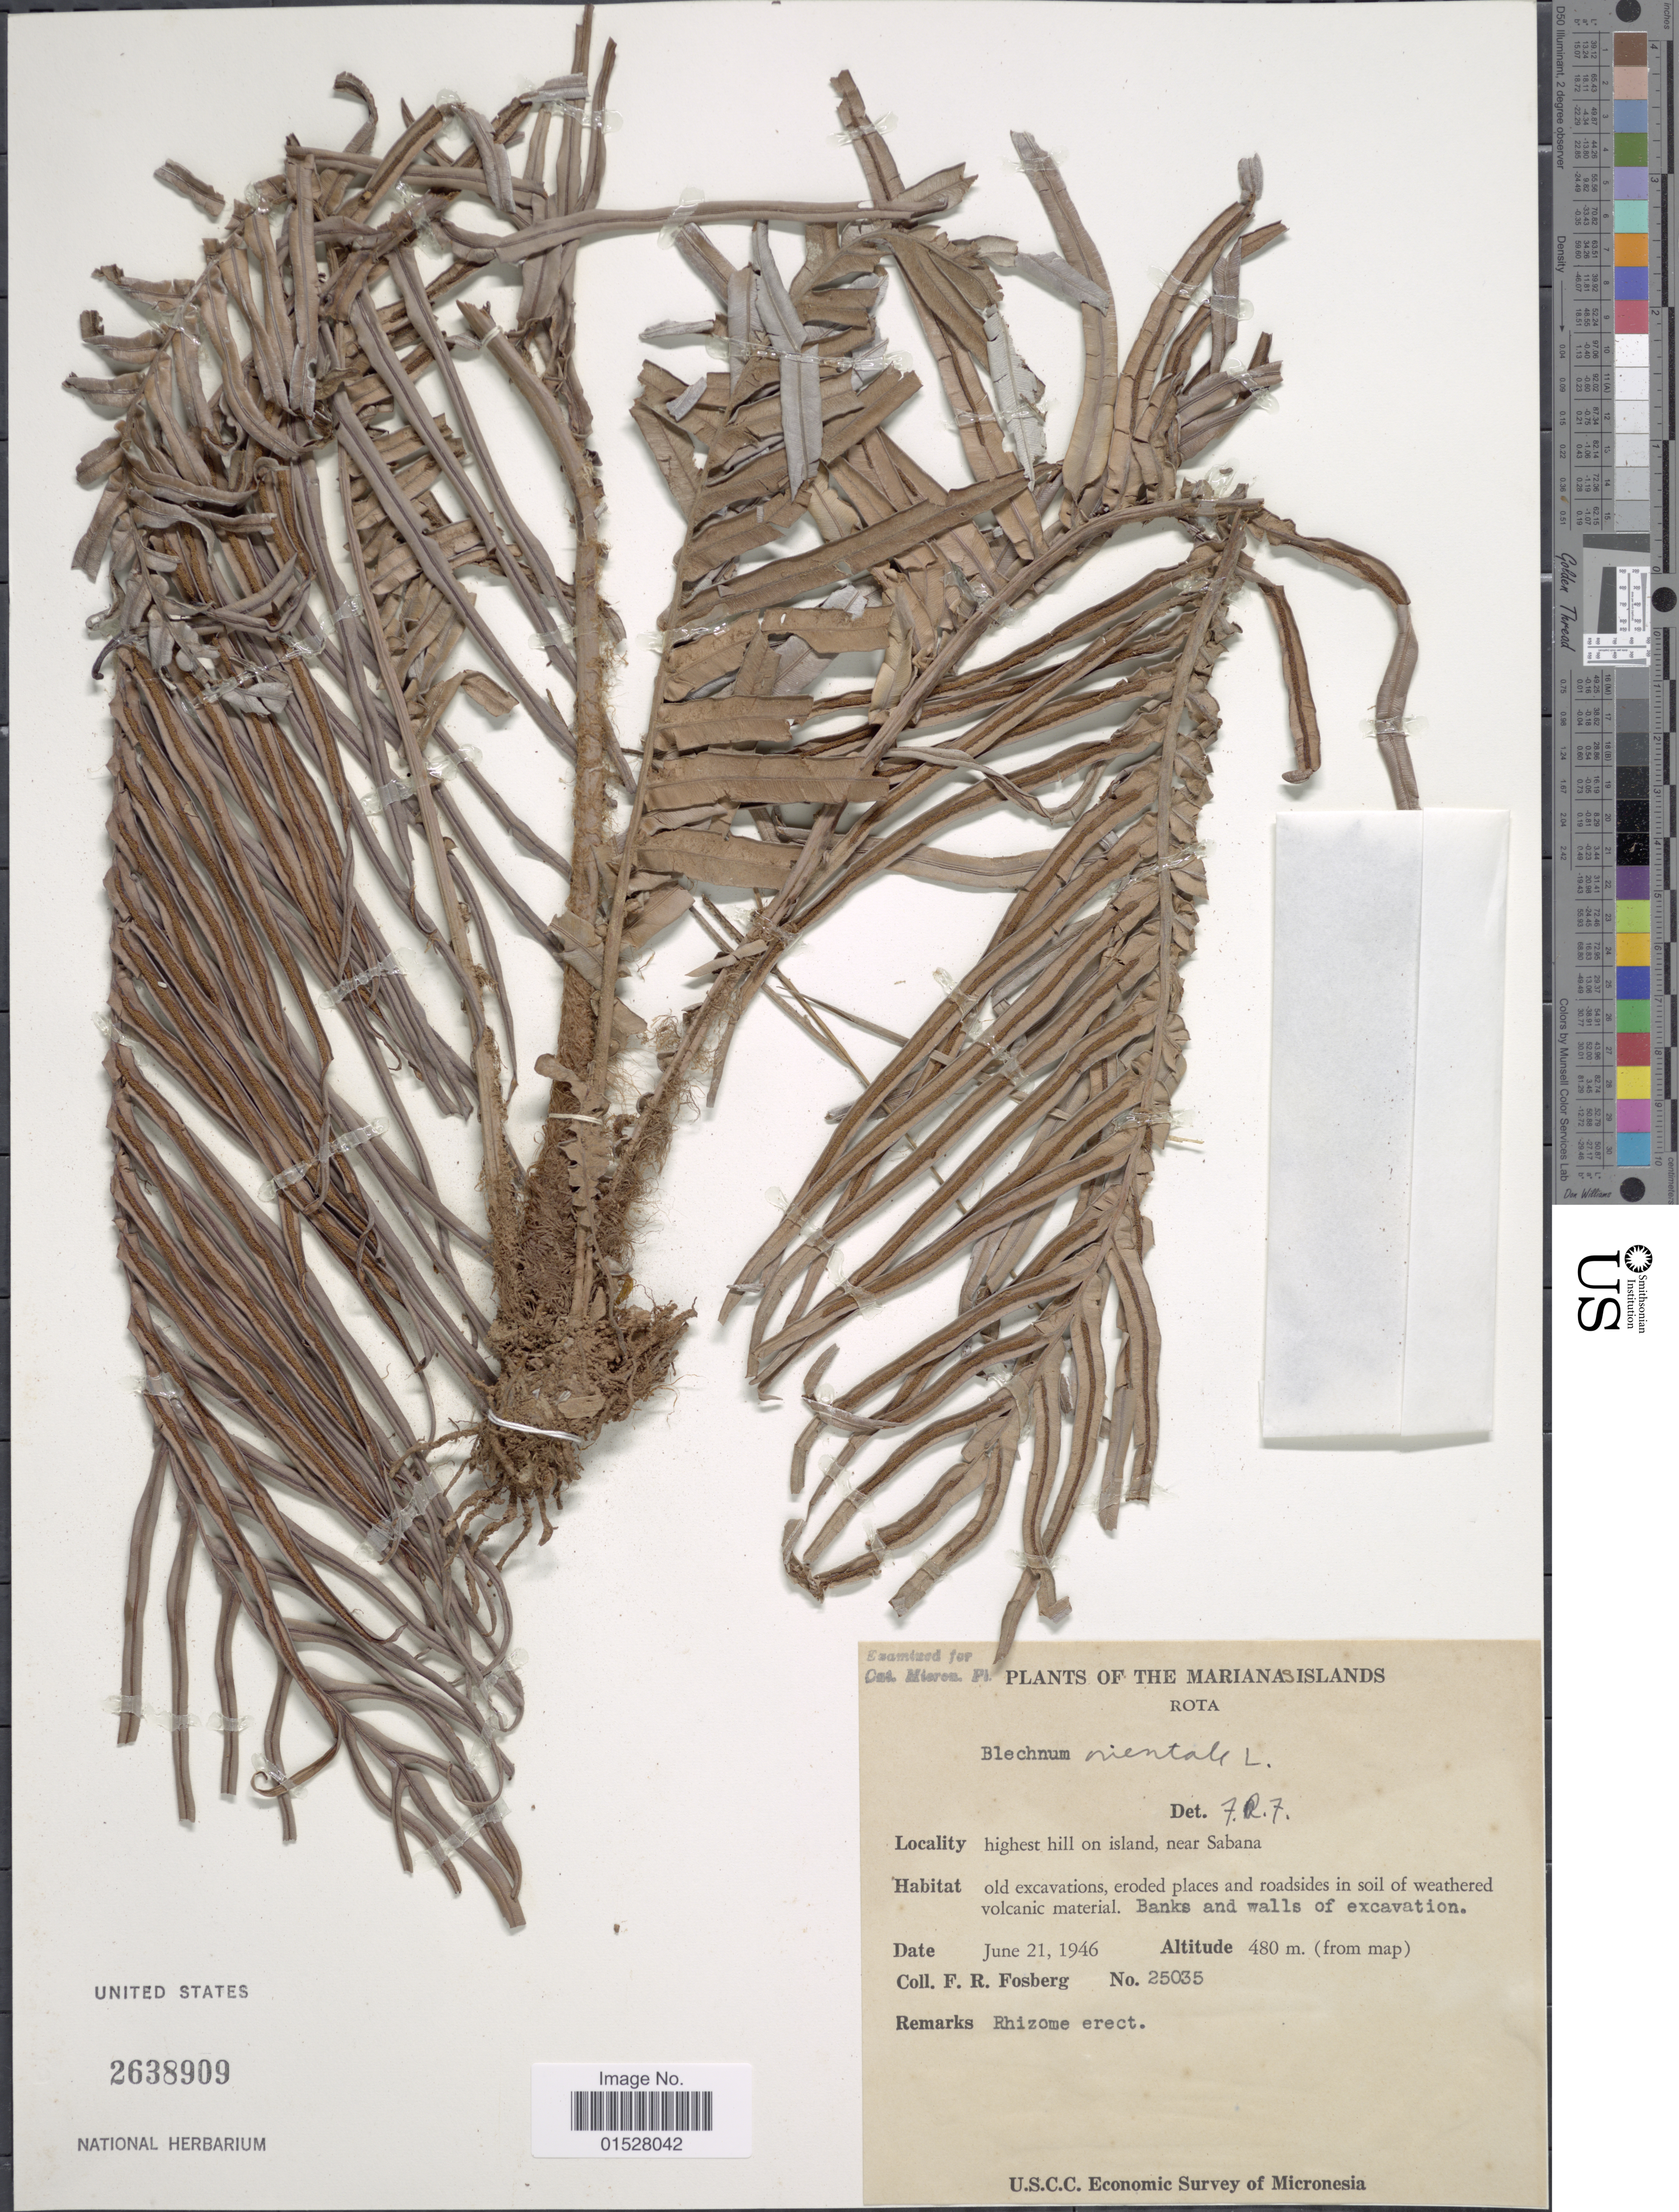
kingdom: Plantae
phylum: Tracheophyta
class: Polypodiopsida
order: Polypodiales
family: Blechnaceae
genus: Blechnum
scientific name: Blechnum orientale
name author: L.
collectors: F. R. Fosberg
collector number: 25035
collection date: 1946-06-21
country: Northern Mariana Islands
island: Rota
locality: Rota, highest hill on island, near Sabana.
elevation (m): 480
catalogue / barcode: US 2638909